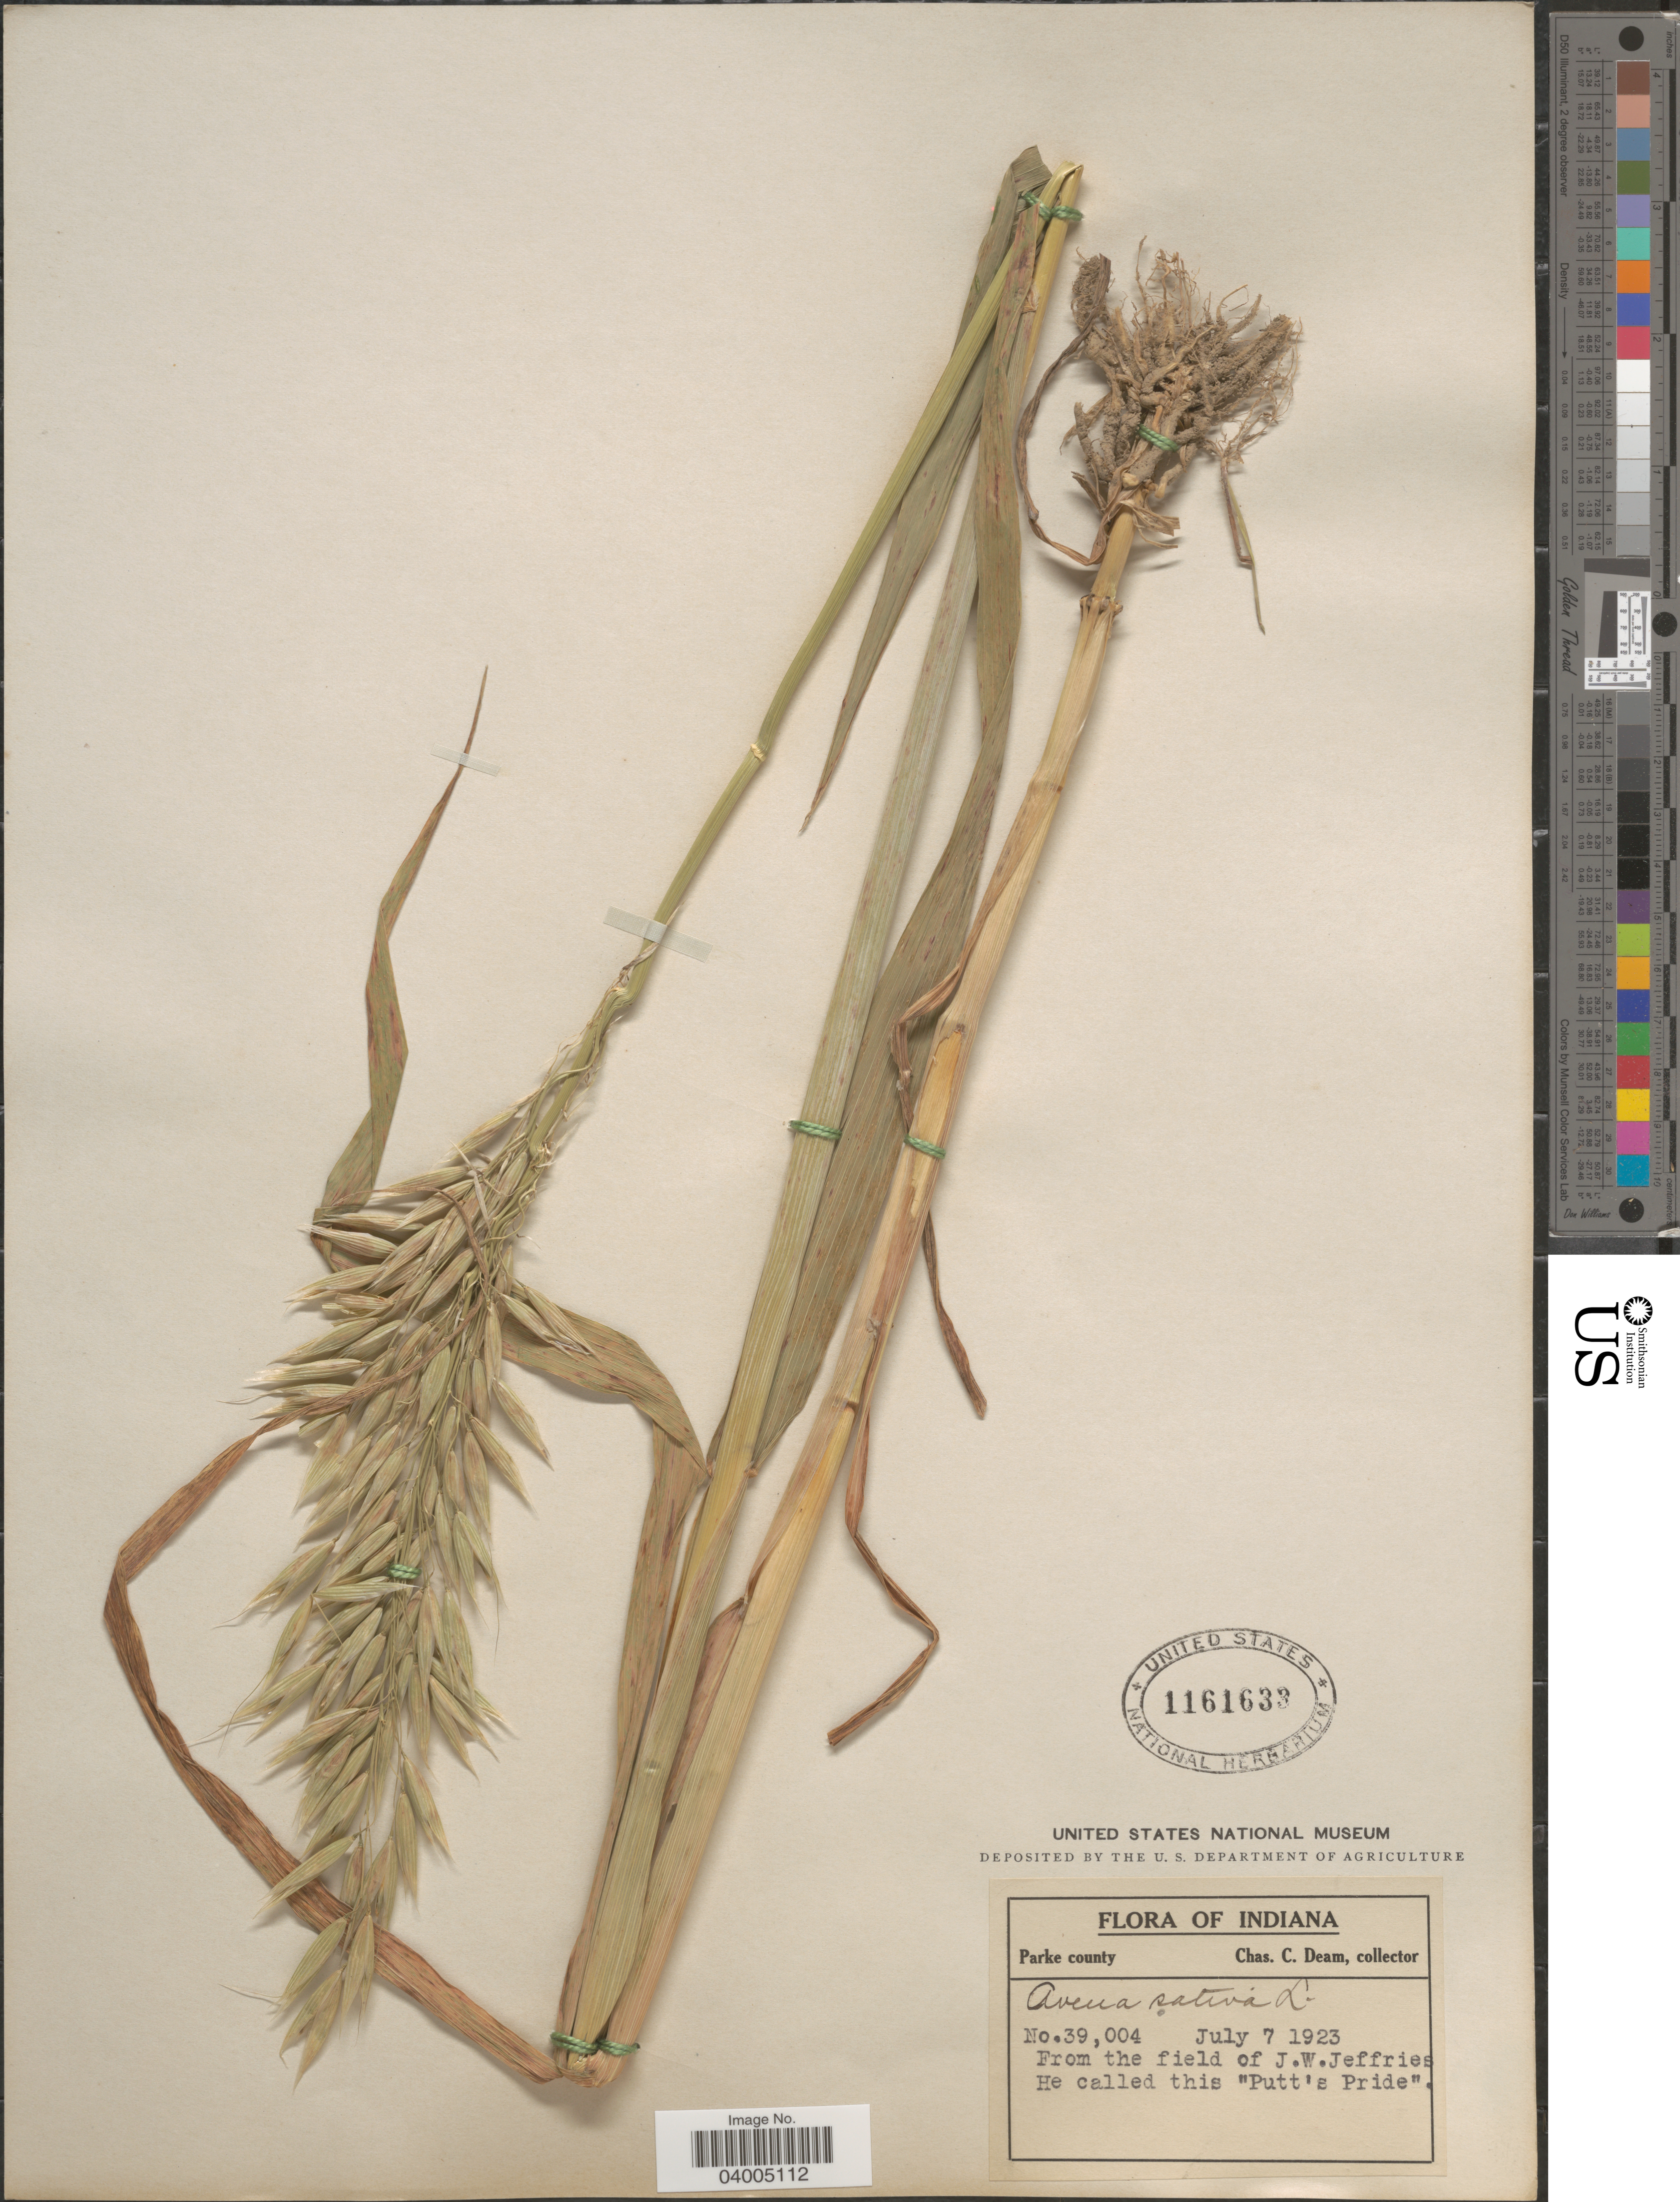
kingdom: Plantae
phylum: Tracheophyta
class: Liliopsida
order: Poales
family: Poaceae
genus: Avena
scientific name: Avena sativa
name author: L.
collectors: C. C. Deam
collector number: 39004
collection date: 1923-07-07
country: United States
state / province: Indiana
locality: Parke County. From the field of J.W.Jeffries.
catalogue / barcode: US 1161633